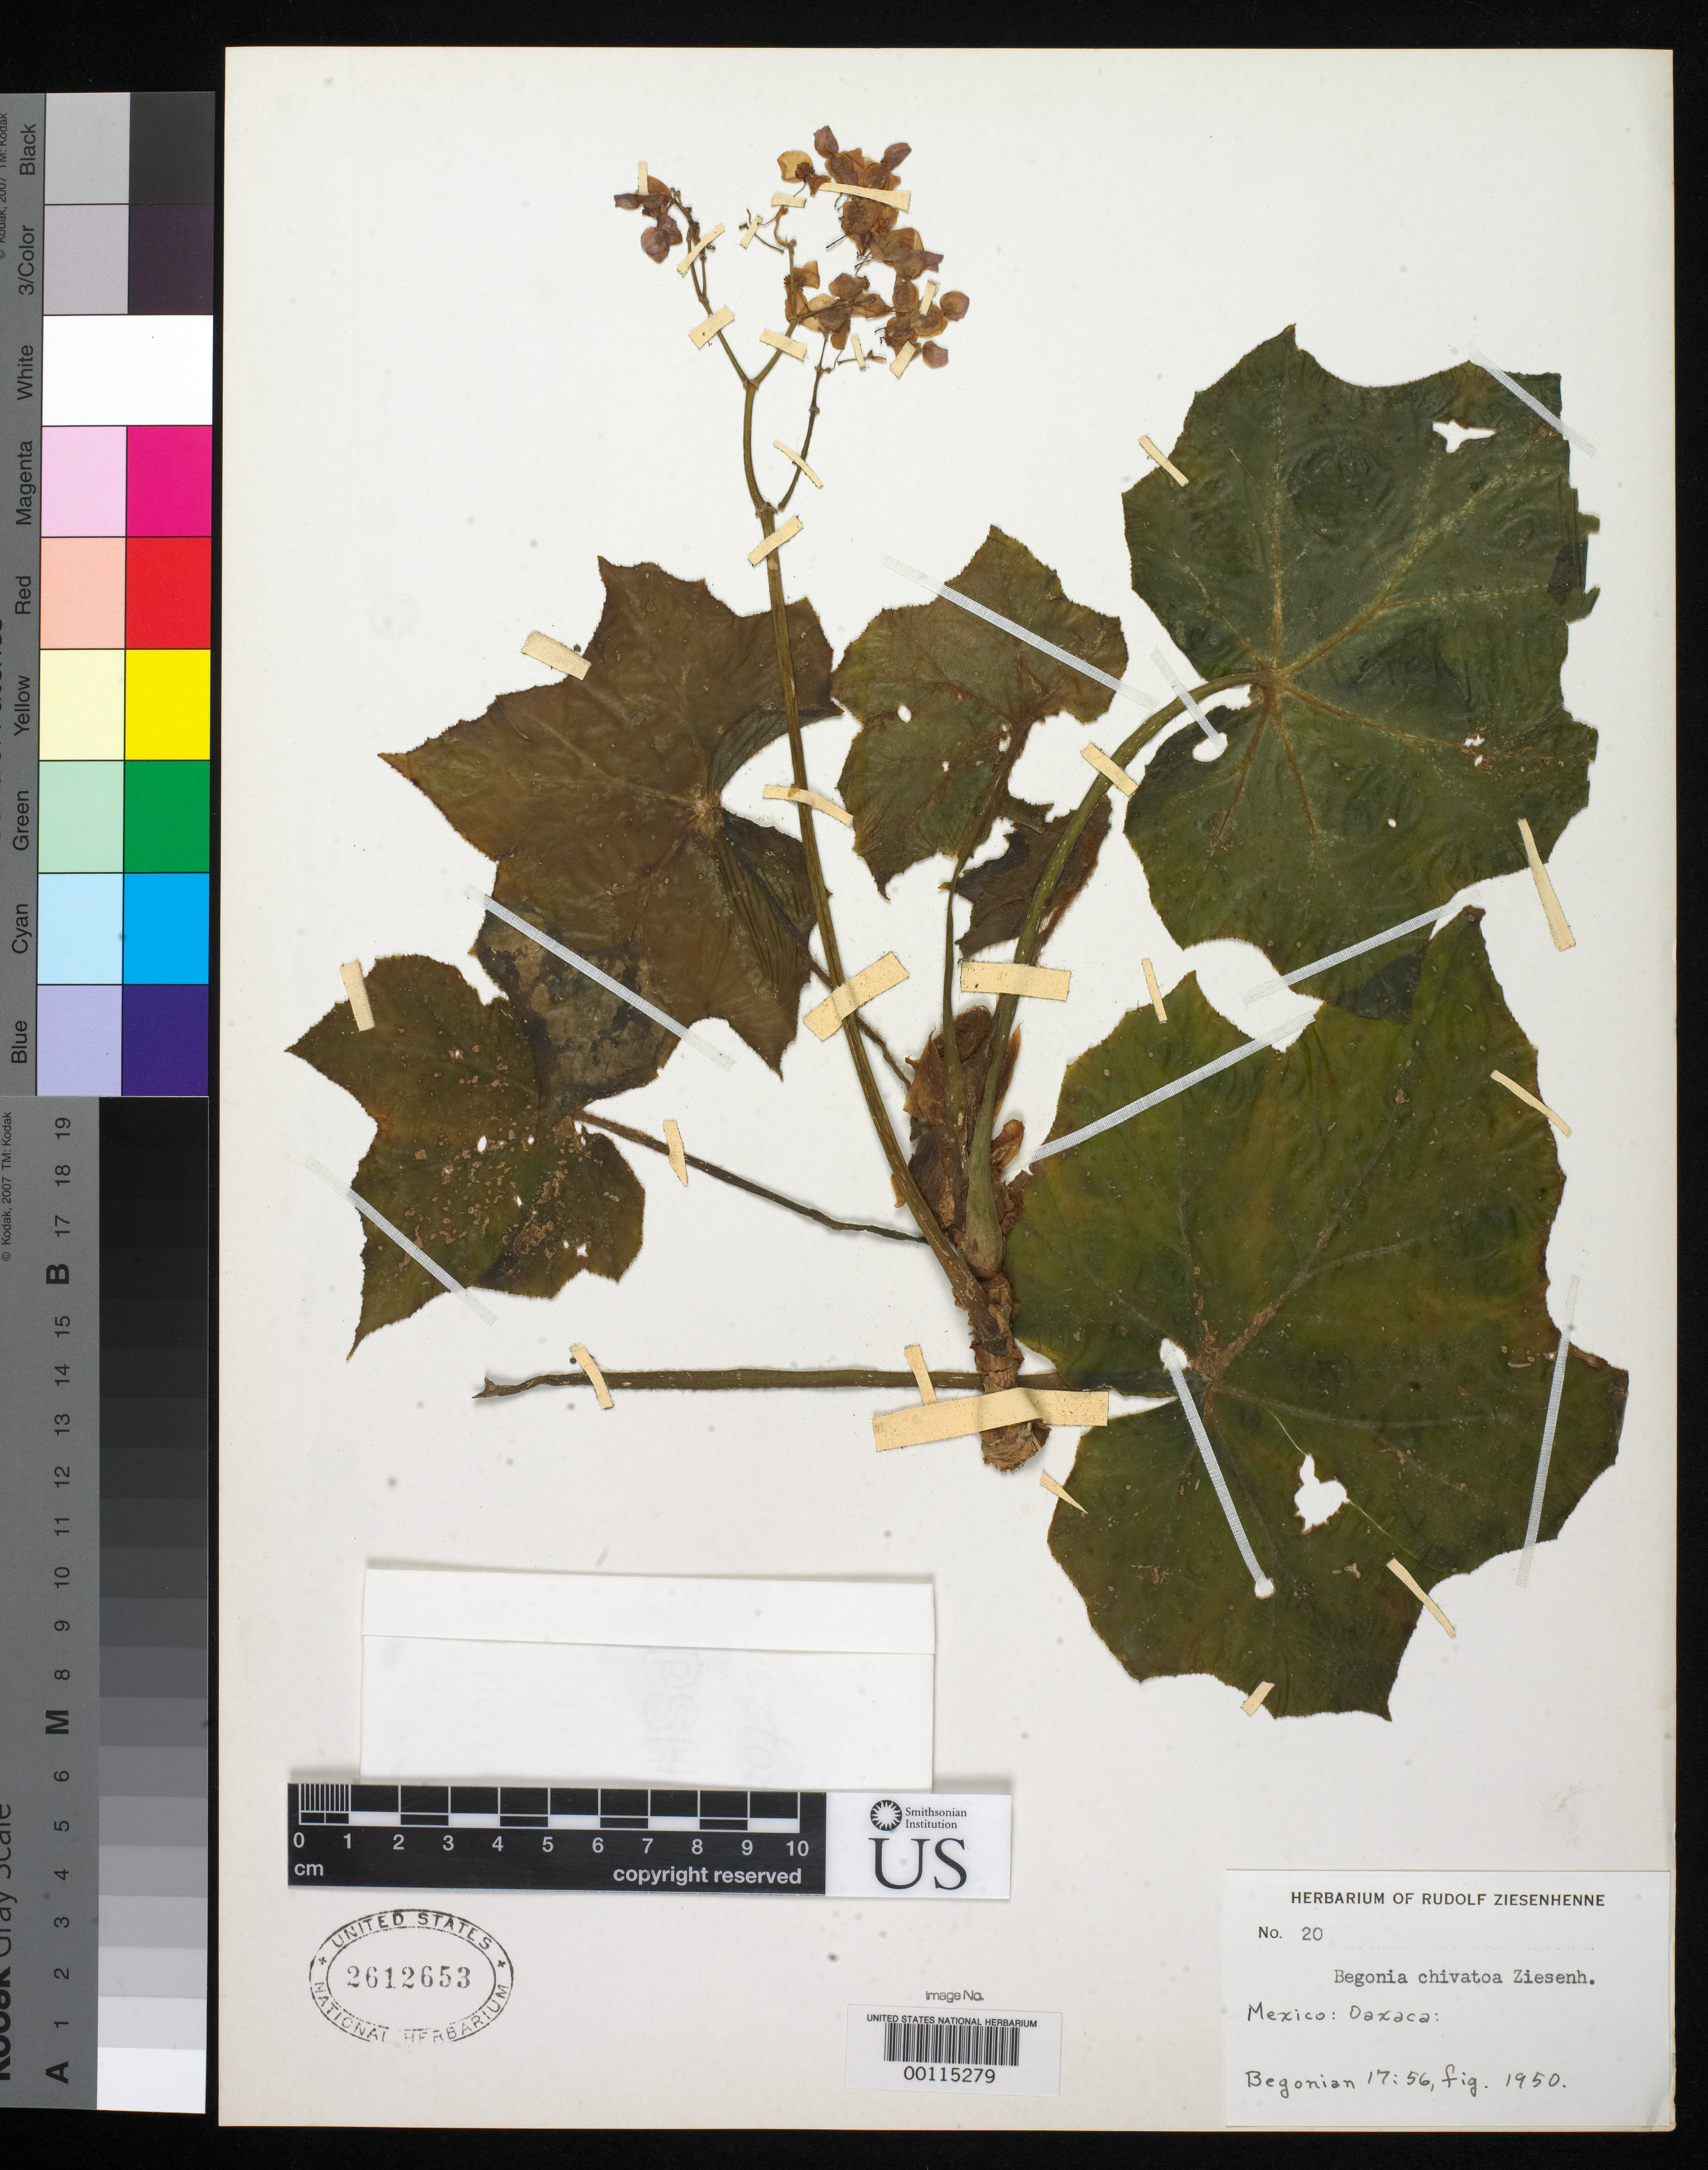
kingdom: Plantae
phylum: Tracheophyta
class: Magnoliopsida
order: Cucurbitales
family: Begoniaceae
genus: Begonia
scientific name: Begonia chivatoa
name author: Ziesenh.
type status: Isotype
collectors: R. Ziesenhenne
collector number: C-44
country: Mexico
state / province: Oaxaca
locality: (Cultivated from specimens collected in Mexico).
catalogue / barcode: US 2612653